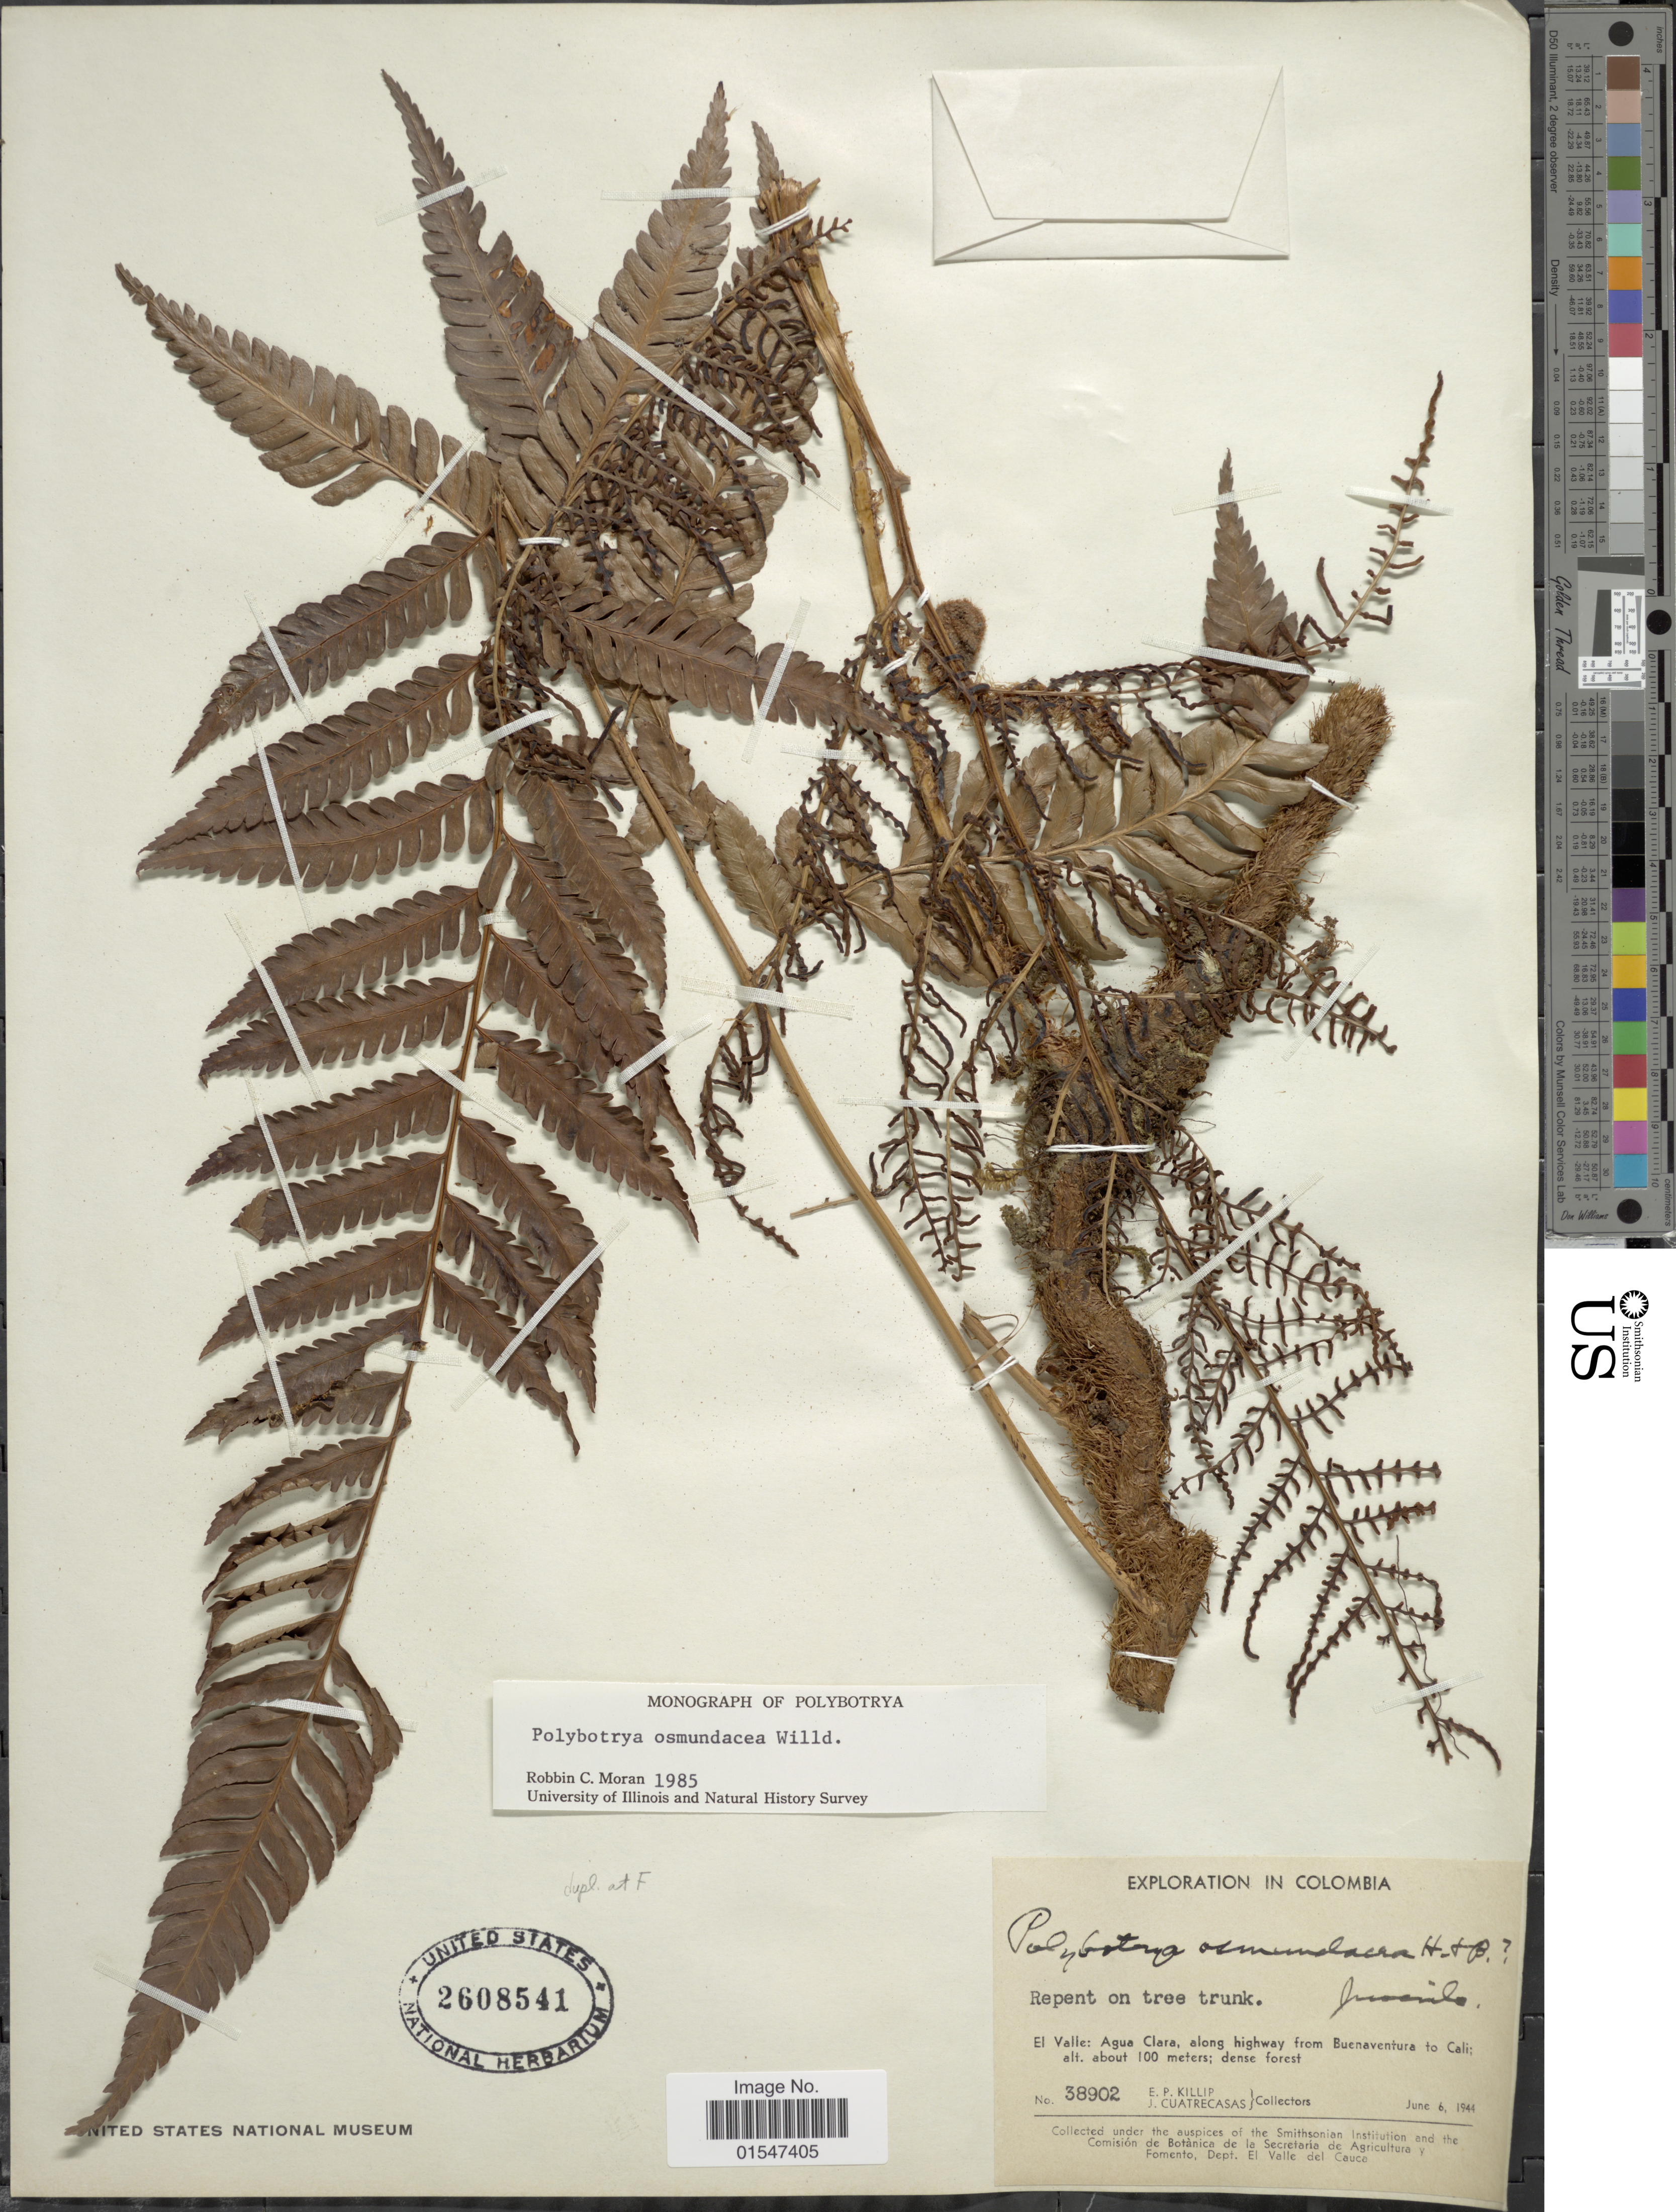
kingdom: Plantae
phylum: Tracheophyta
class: Polypodiopsida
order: Polypodiales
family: Dryopteridaceae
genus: Polybotrya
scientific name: Polybotrya osmundacea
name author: Humb. & Bonpl. ex Willd.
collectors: E. P. Killip & A. C. Smith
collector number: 38902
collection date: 1944-06-06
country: Colombia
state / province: Valle del Cauca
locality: El Valle: Agua Clara, along highway from Buenaventura to Cali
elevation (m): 100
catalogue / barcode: US 2608541